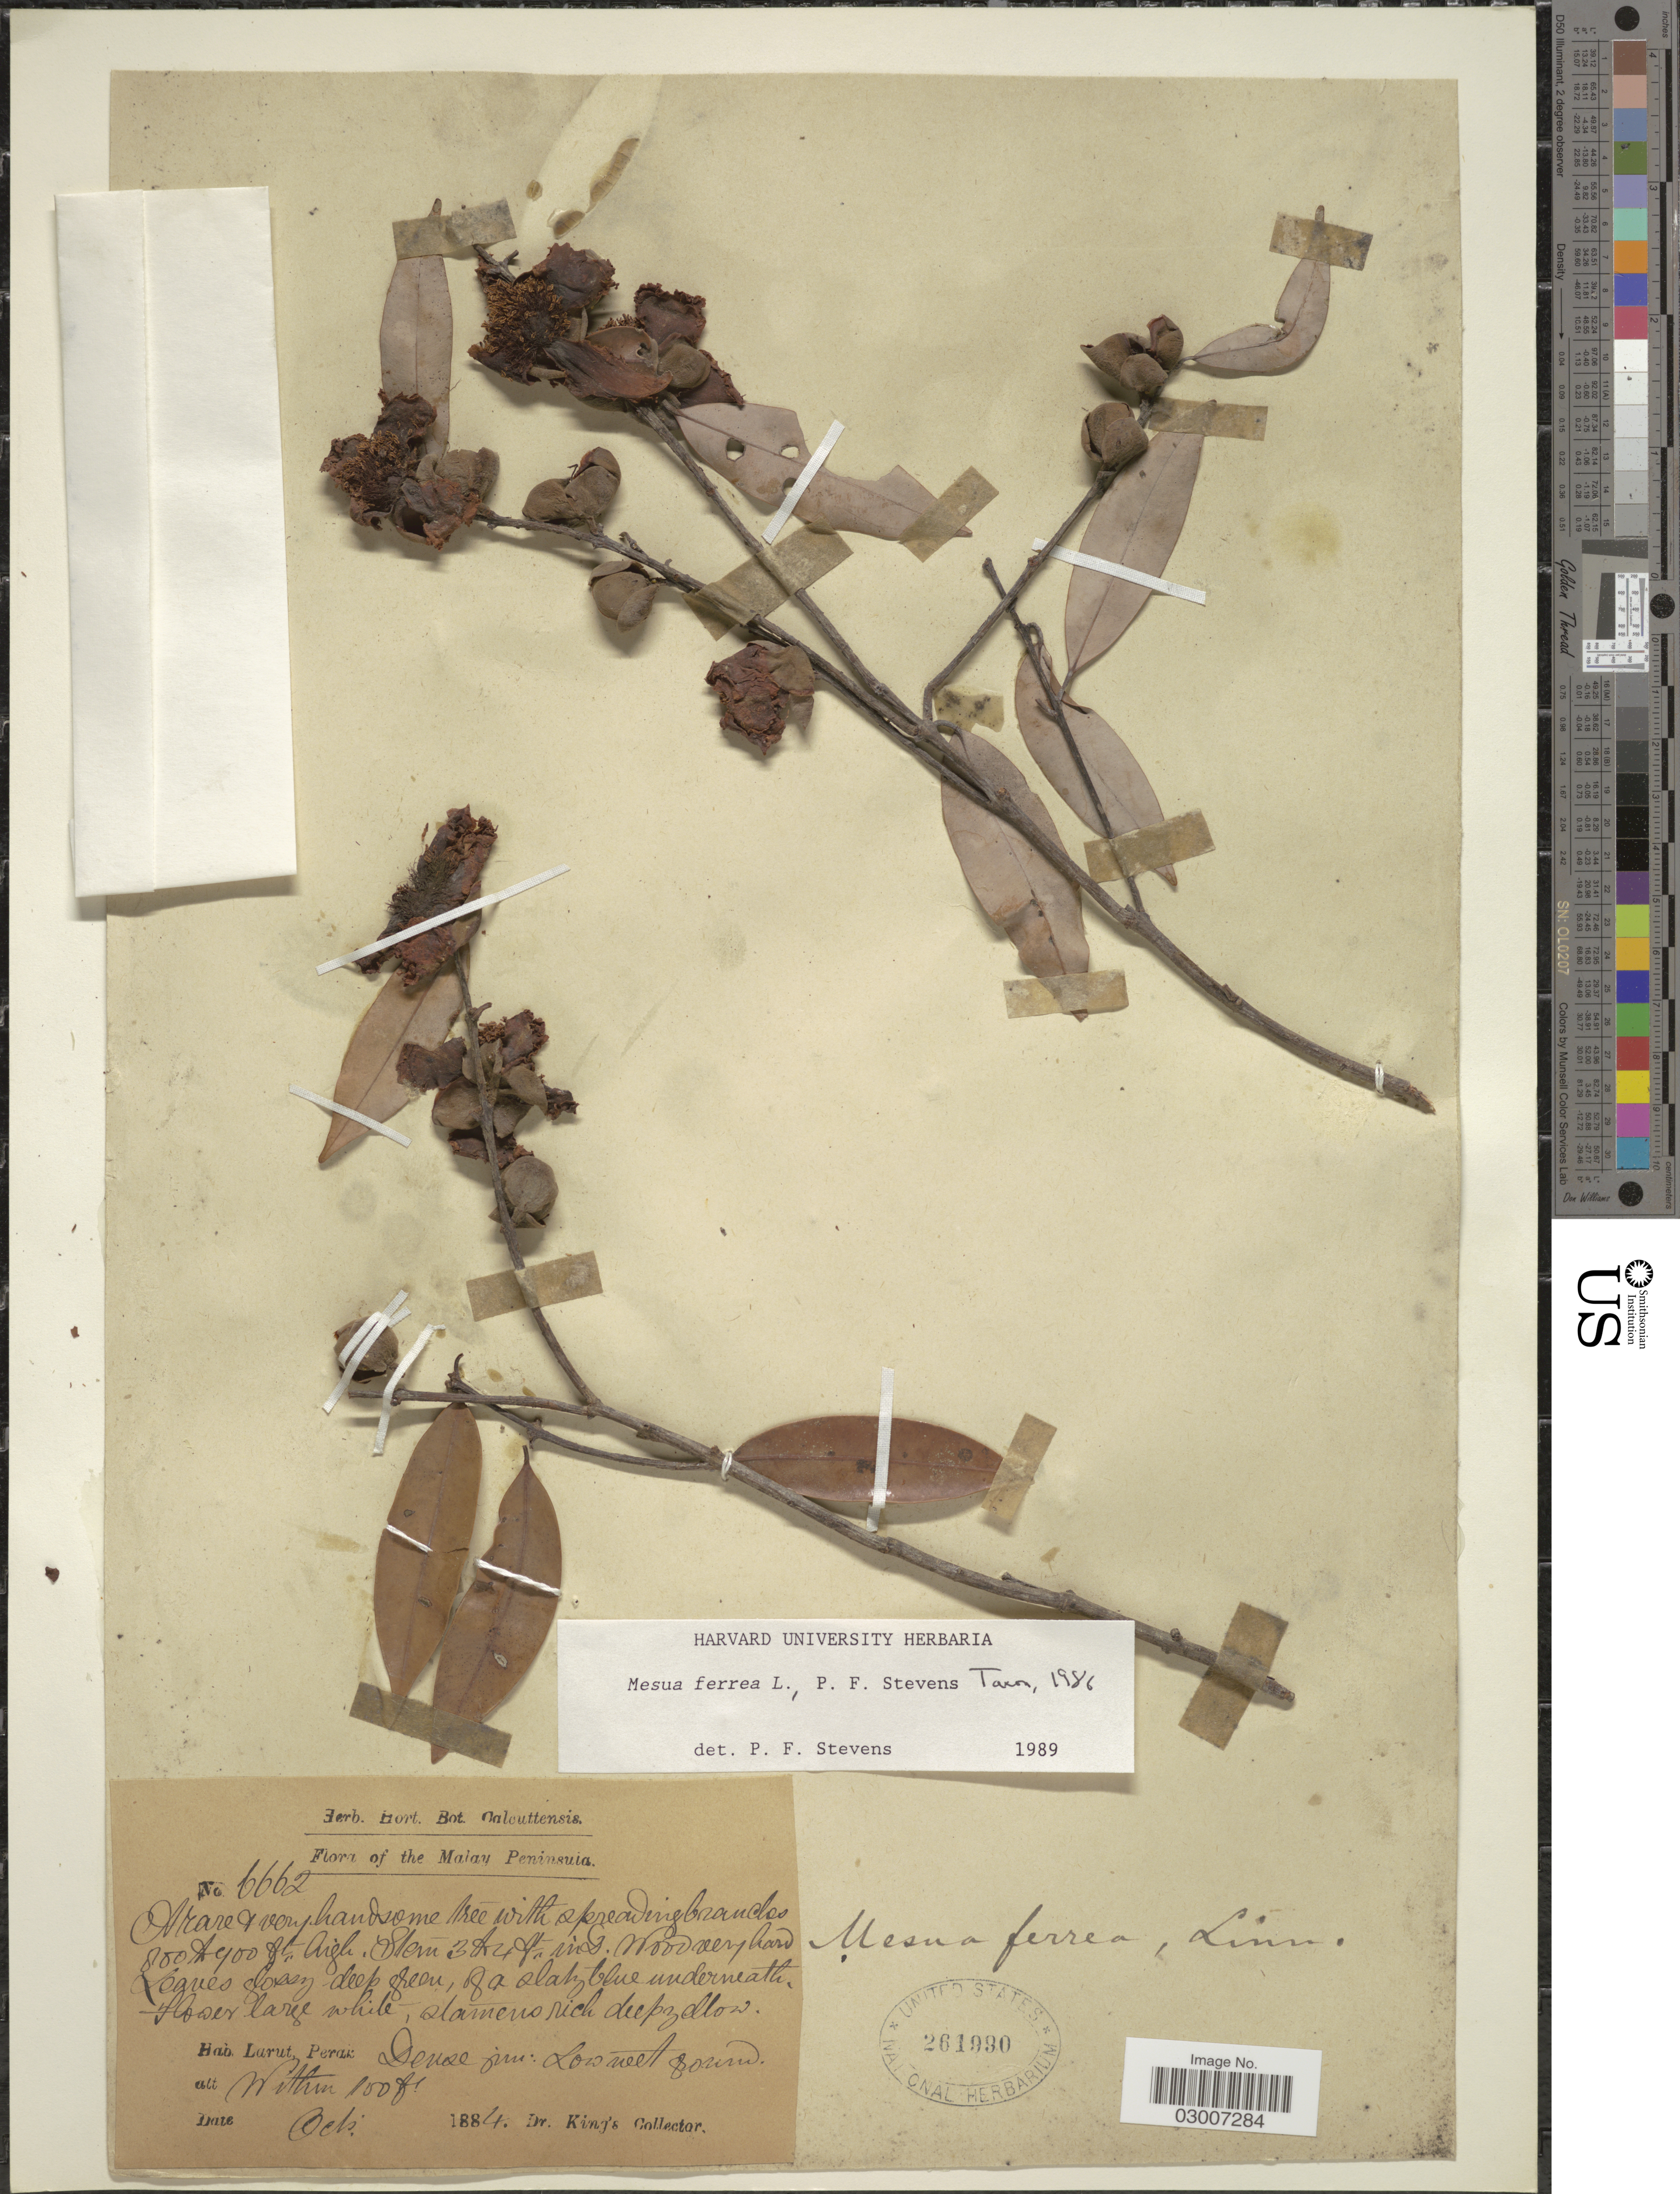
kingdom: Plantae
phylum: Tracheophyta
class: Magnoliopsida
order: Malpighiales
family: Calophyllaceae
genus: Mesua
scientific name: Mesua ferrea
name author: L.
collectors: Dr. King's collector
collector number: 6662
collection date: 1884-10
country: Malaysia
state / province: Perak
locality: Malay Peninsula. Lurut, Perak. Dense jun: Low wet ground.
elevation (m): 30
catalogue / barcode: US 261990